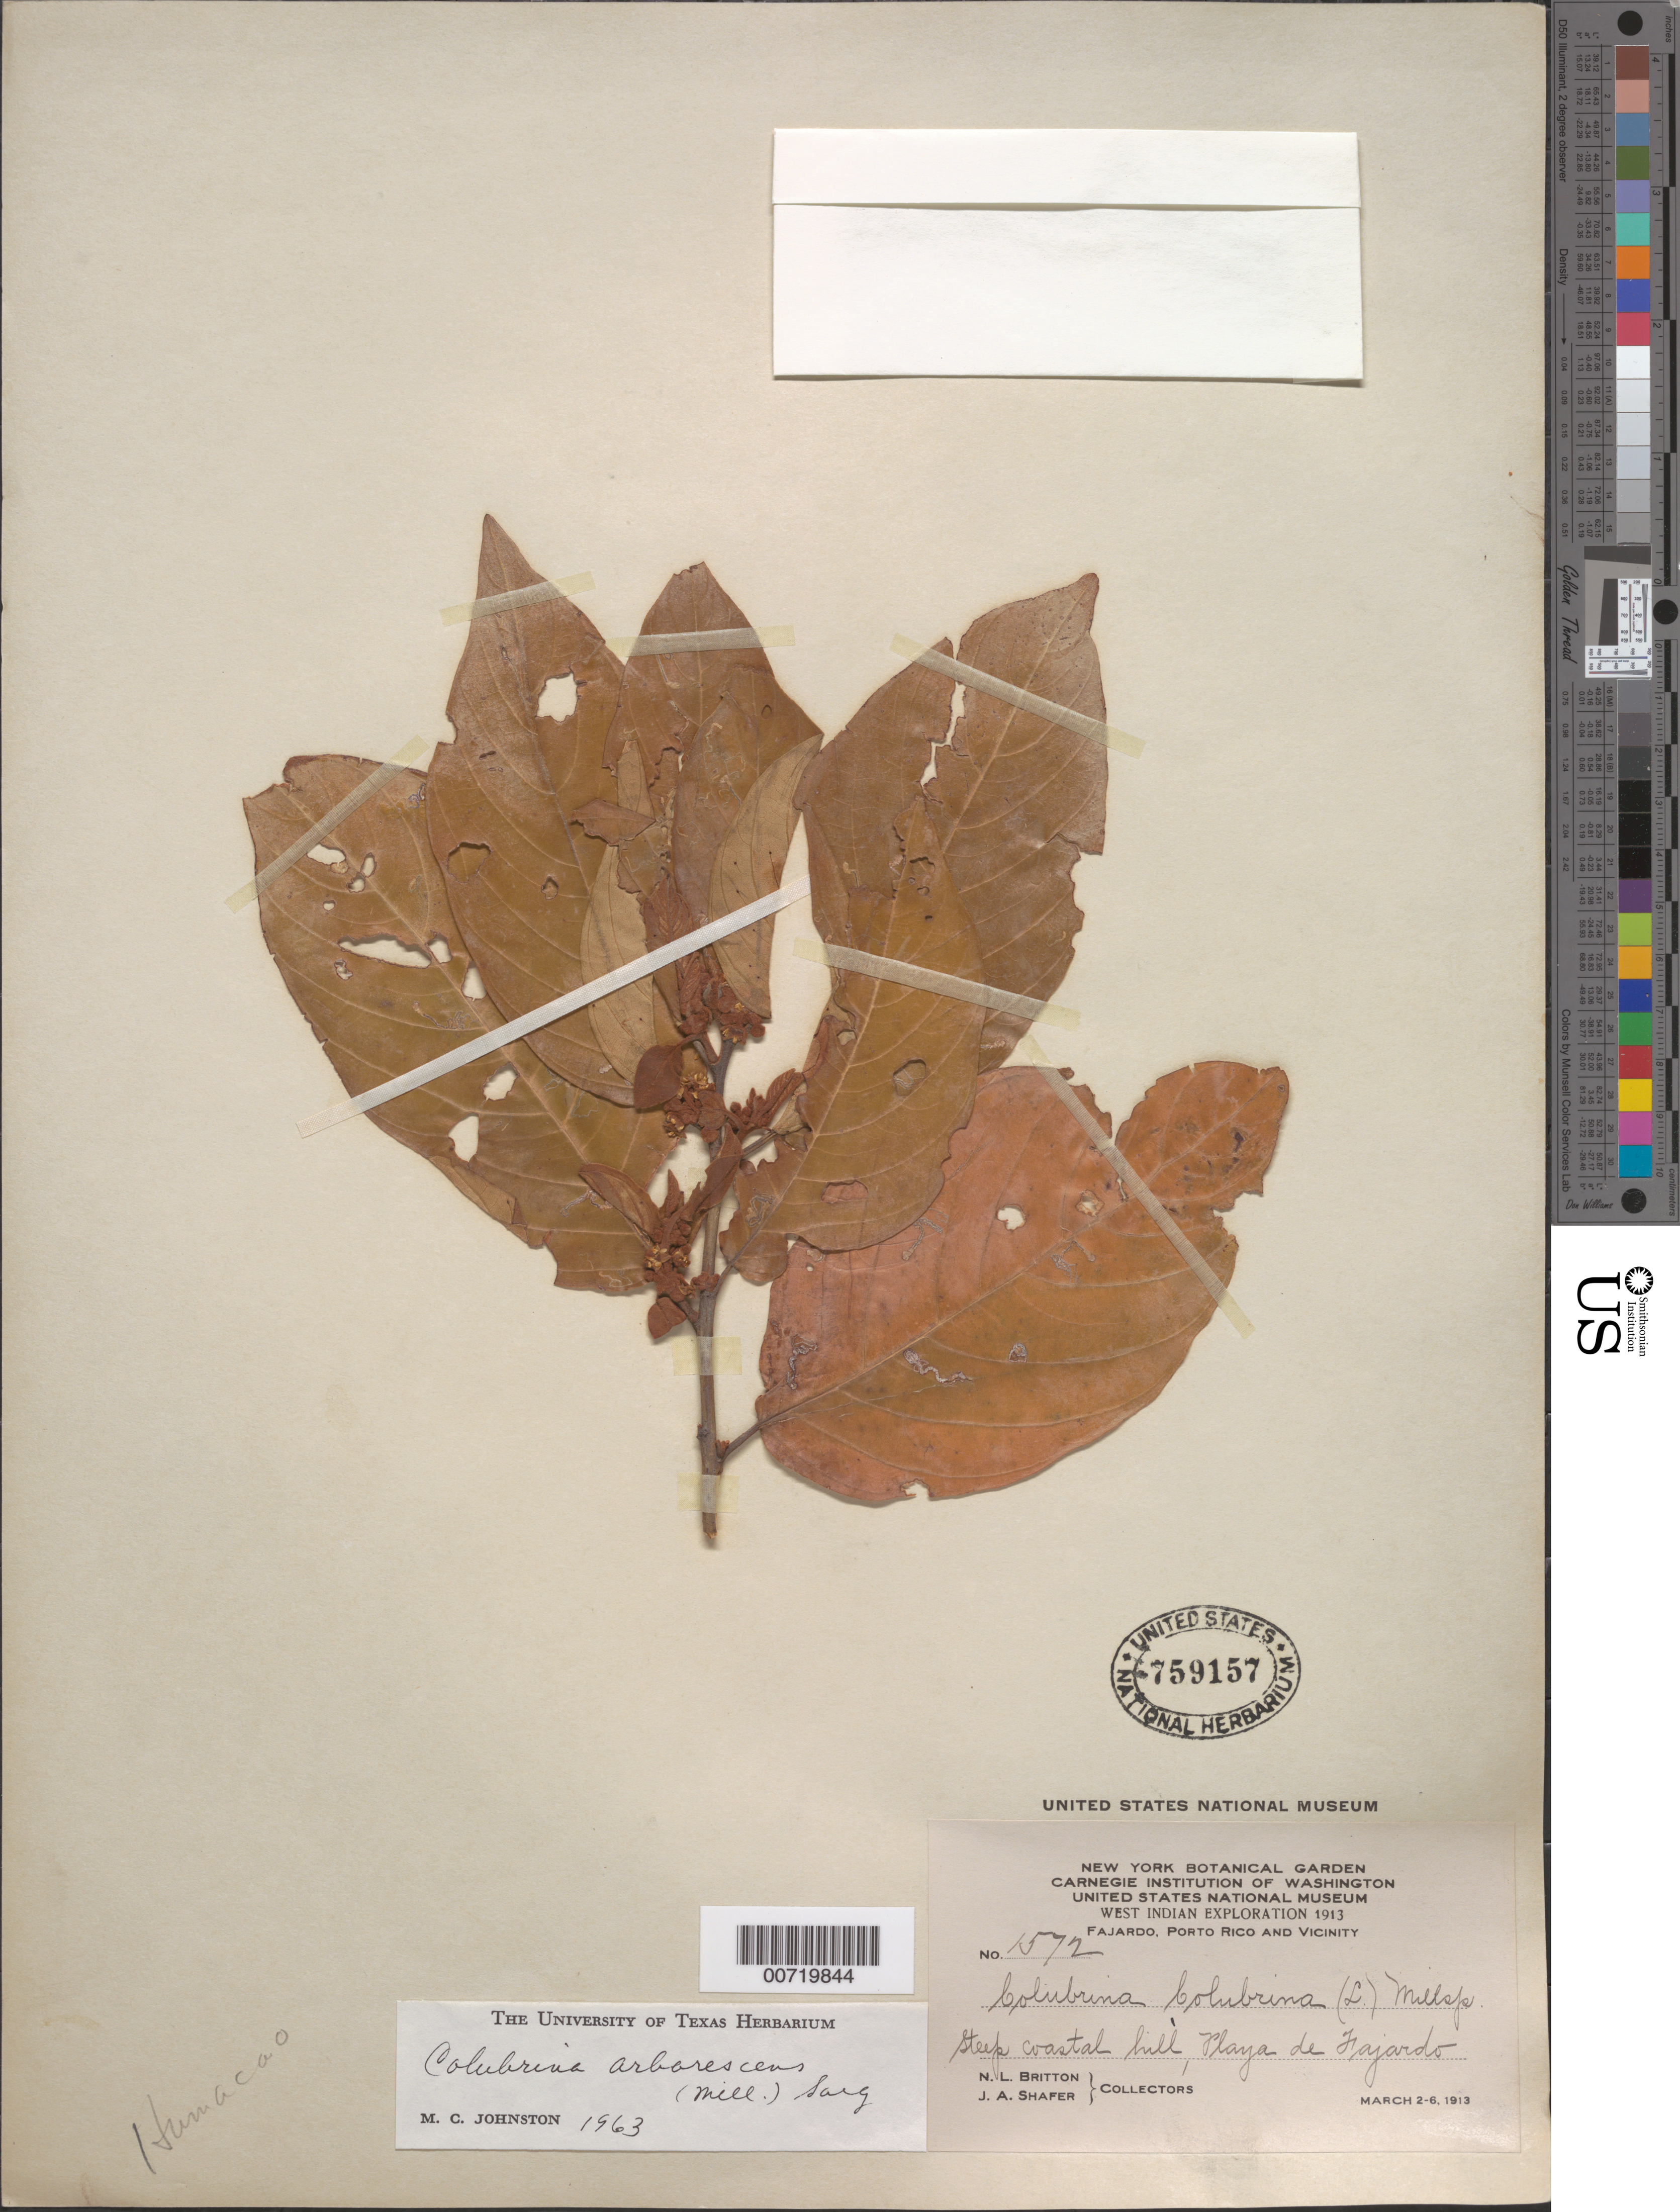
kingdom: Plantae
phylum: Tracheophyta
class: Magnoliopsida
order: Rosales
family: Rhamnaceae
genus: Colubrina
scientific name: Colubrina arborescens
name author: (Mill.) Sarg.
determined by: Johnston, Marshall C.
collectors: N. Britton & J. A. Shafer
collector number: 1572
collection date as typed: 02 Mar 1913 to 06 Mar 1913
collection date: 1913-03-02/1913-03-06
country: Puerto Rico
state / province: Fajardo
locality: Fajardo, Playa de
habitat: Steep coastal hill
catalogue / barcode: US 759157